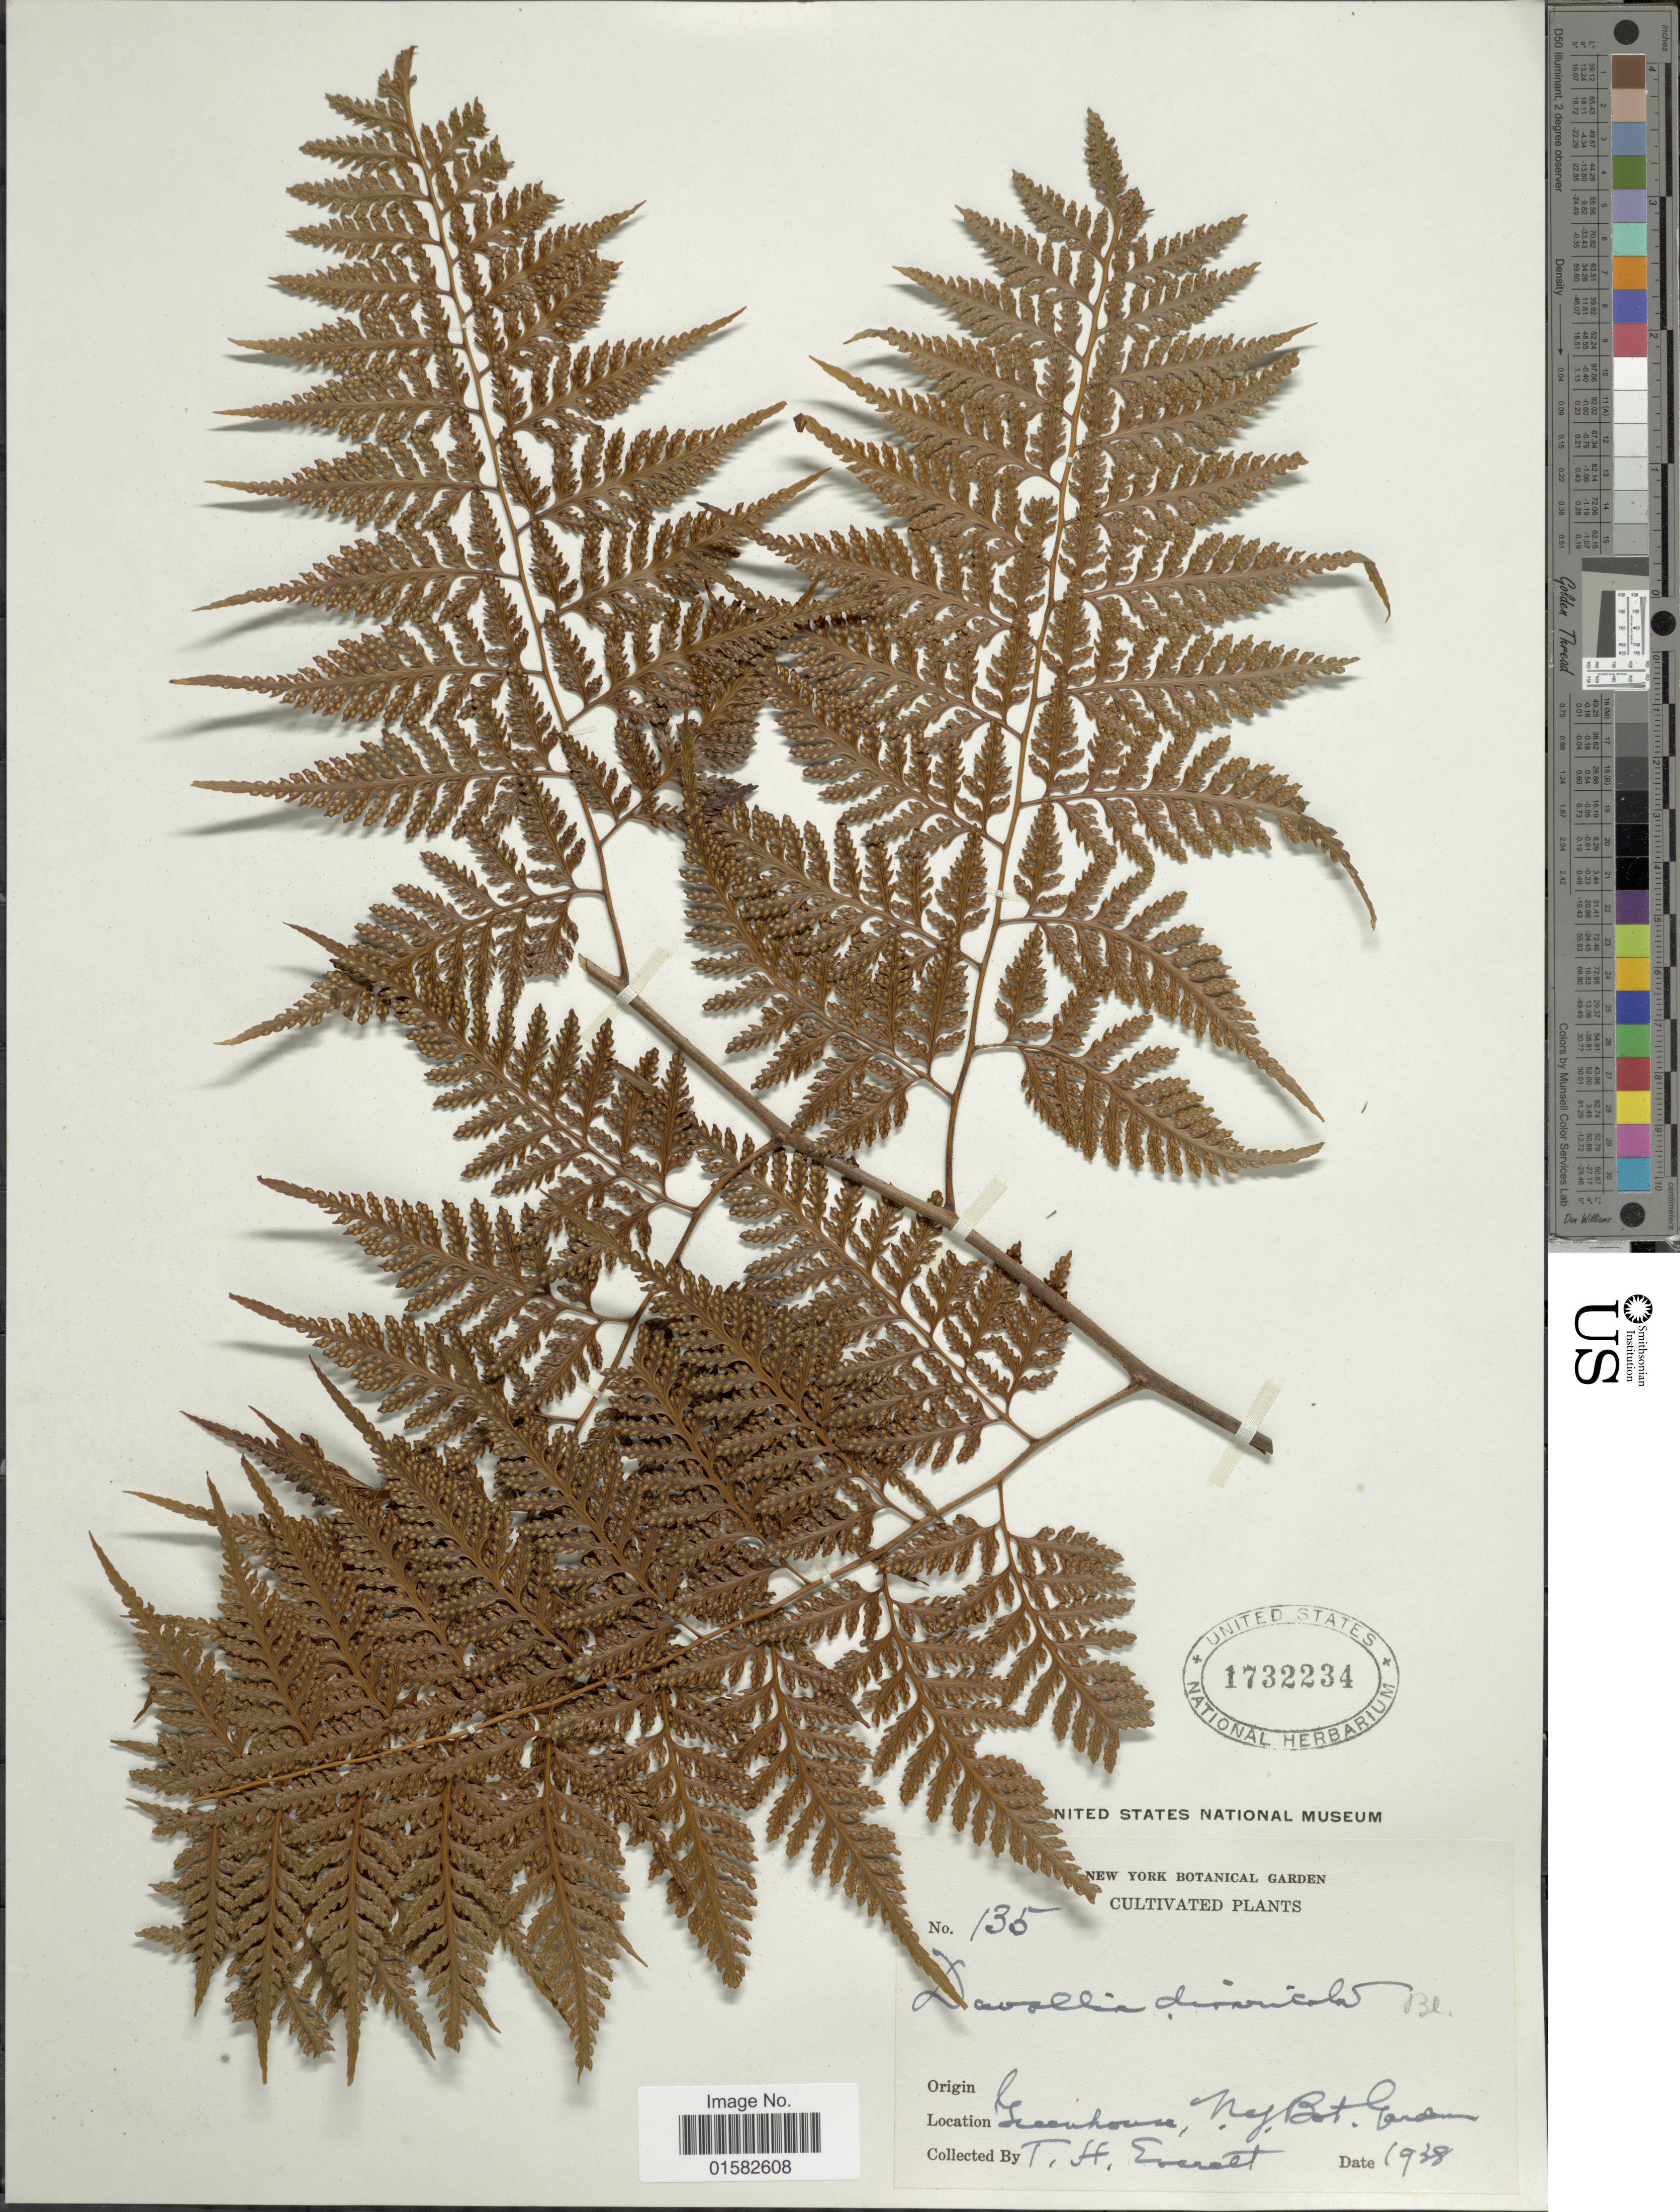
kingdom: Plantae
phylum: Tracheophyta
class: Polypodiopsida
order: Polypodiales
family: Davalliaceae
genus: Davallia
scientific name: Davallia divaricata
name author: Blume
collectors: T. Everett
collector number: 135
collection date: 1938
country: United States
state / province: New York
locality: Greenhouse, Ny Bot. Garden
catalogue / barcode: US 1732234